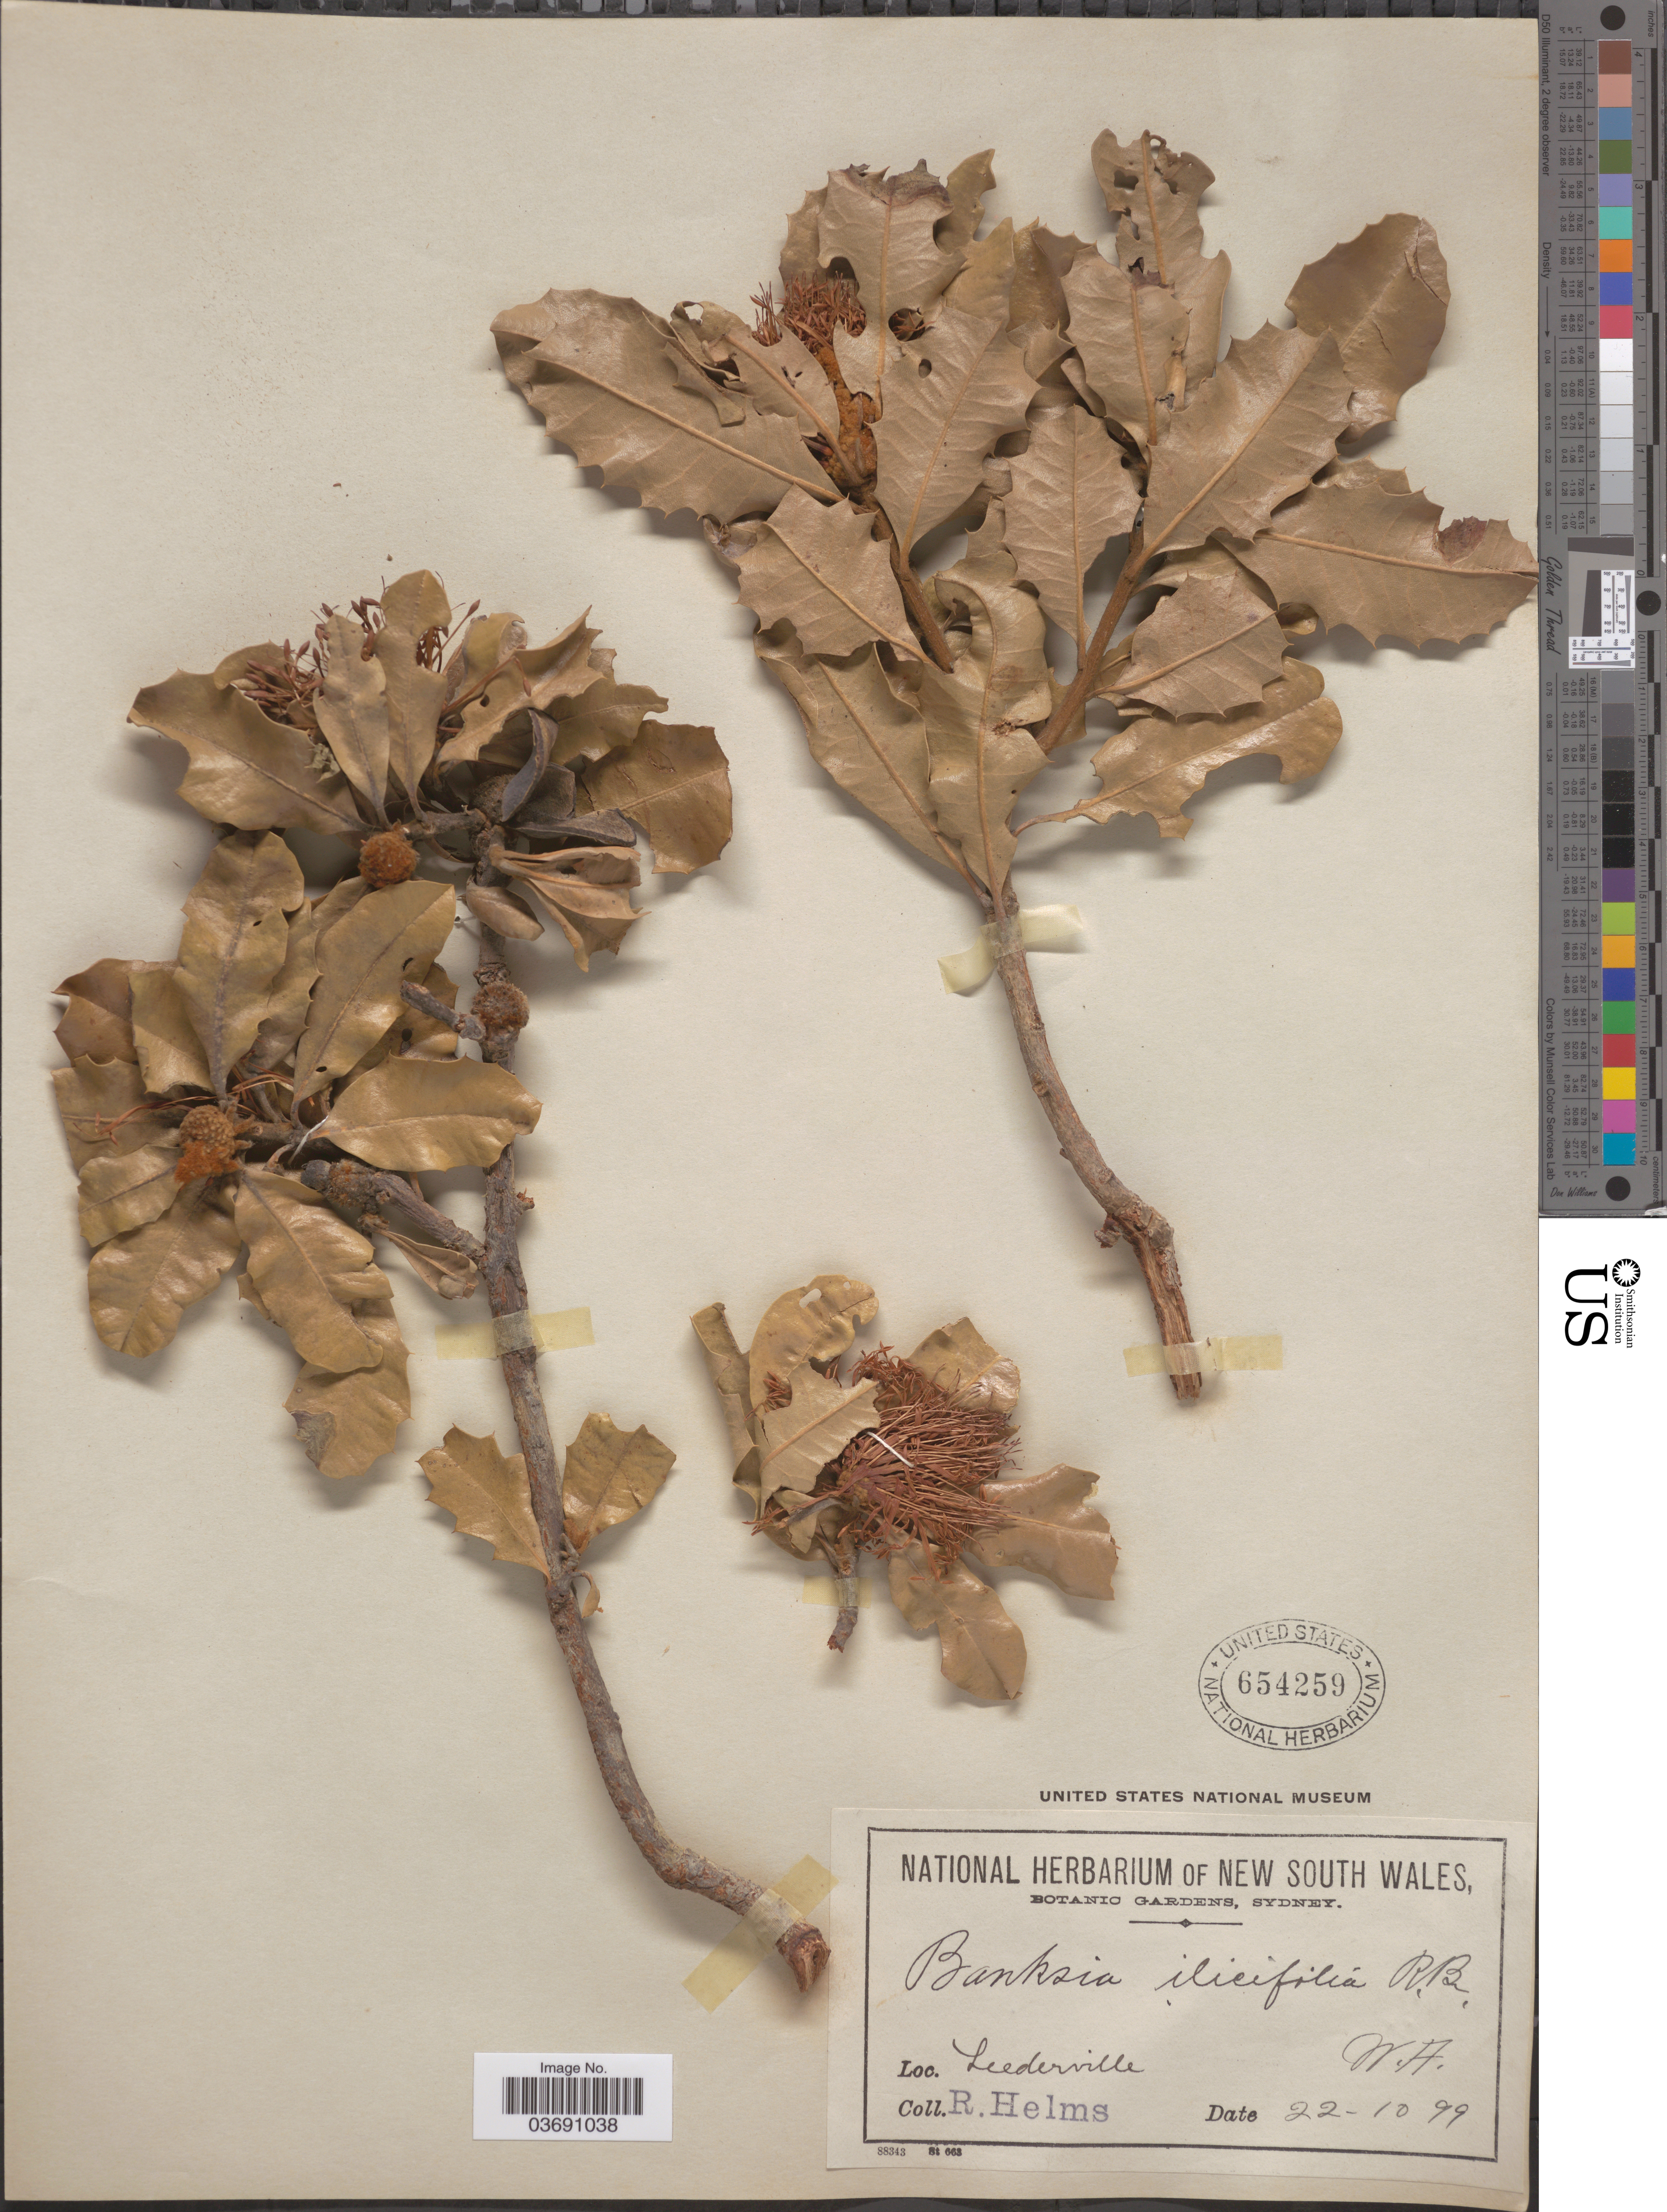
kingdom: Plantae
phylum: Tracheophyta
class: Magnoliopsida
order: Proteales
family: Proteaceae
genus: Banksia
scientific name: Banksia ilicifolia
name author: R. Br.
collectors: R. Helms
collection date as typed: Transcribed d/m/y: 22/10/99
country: Australia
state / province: Western Australia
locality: Leederville.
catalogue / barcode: US 654259